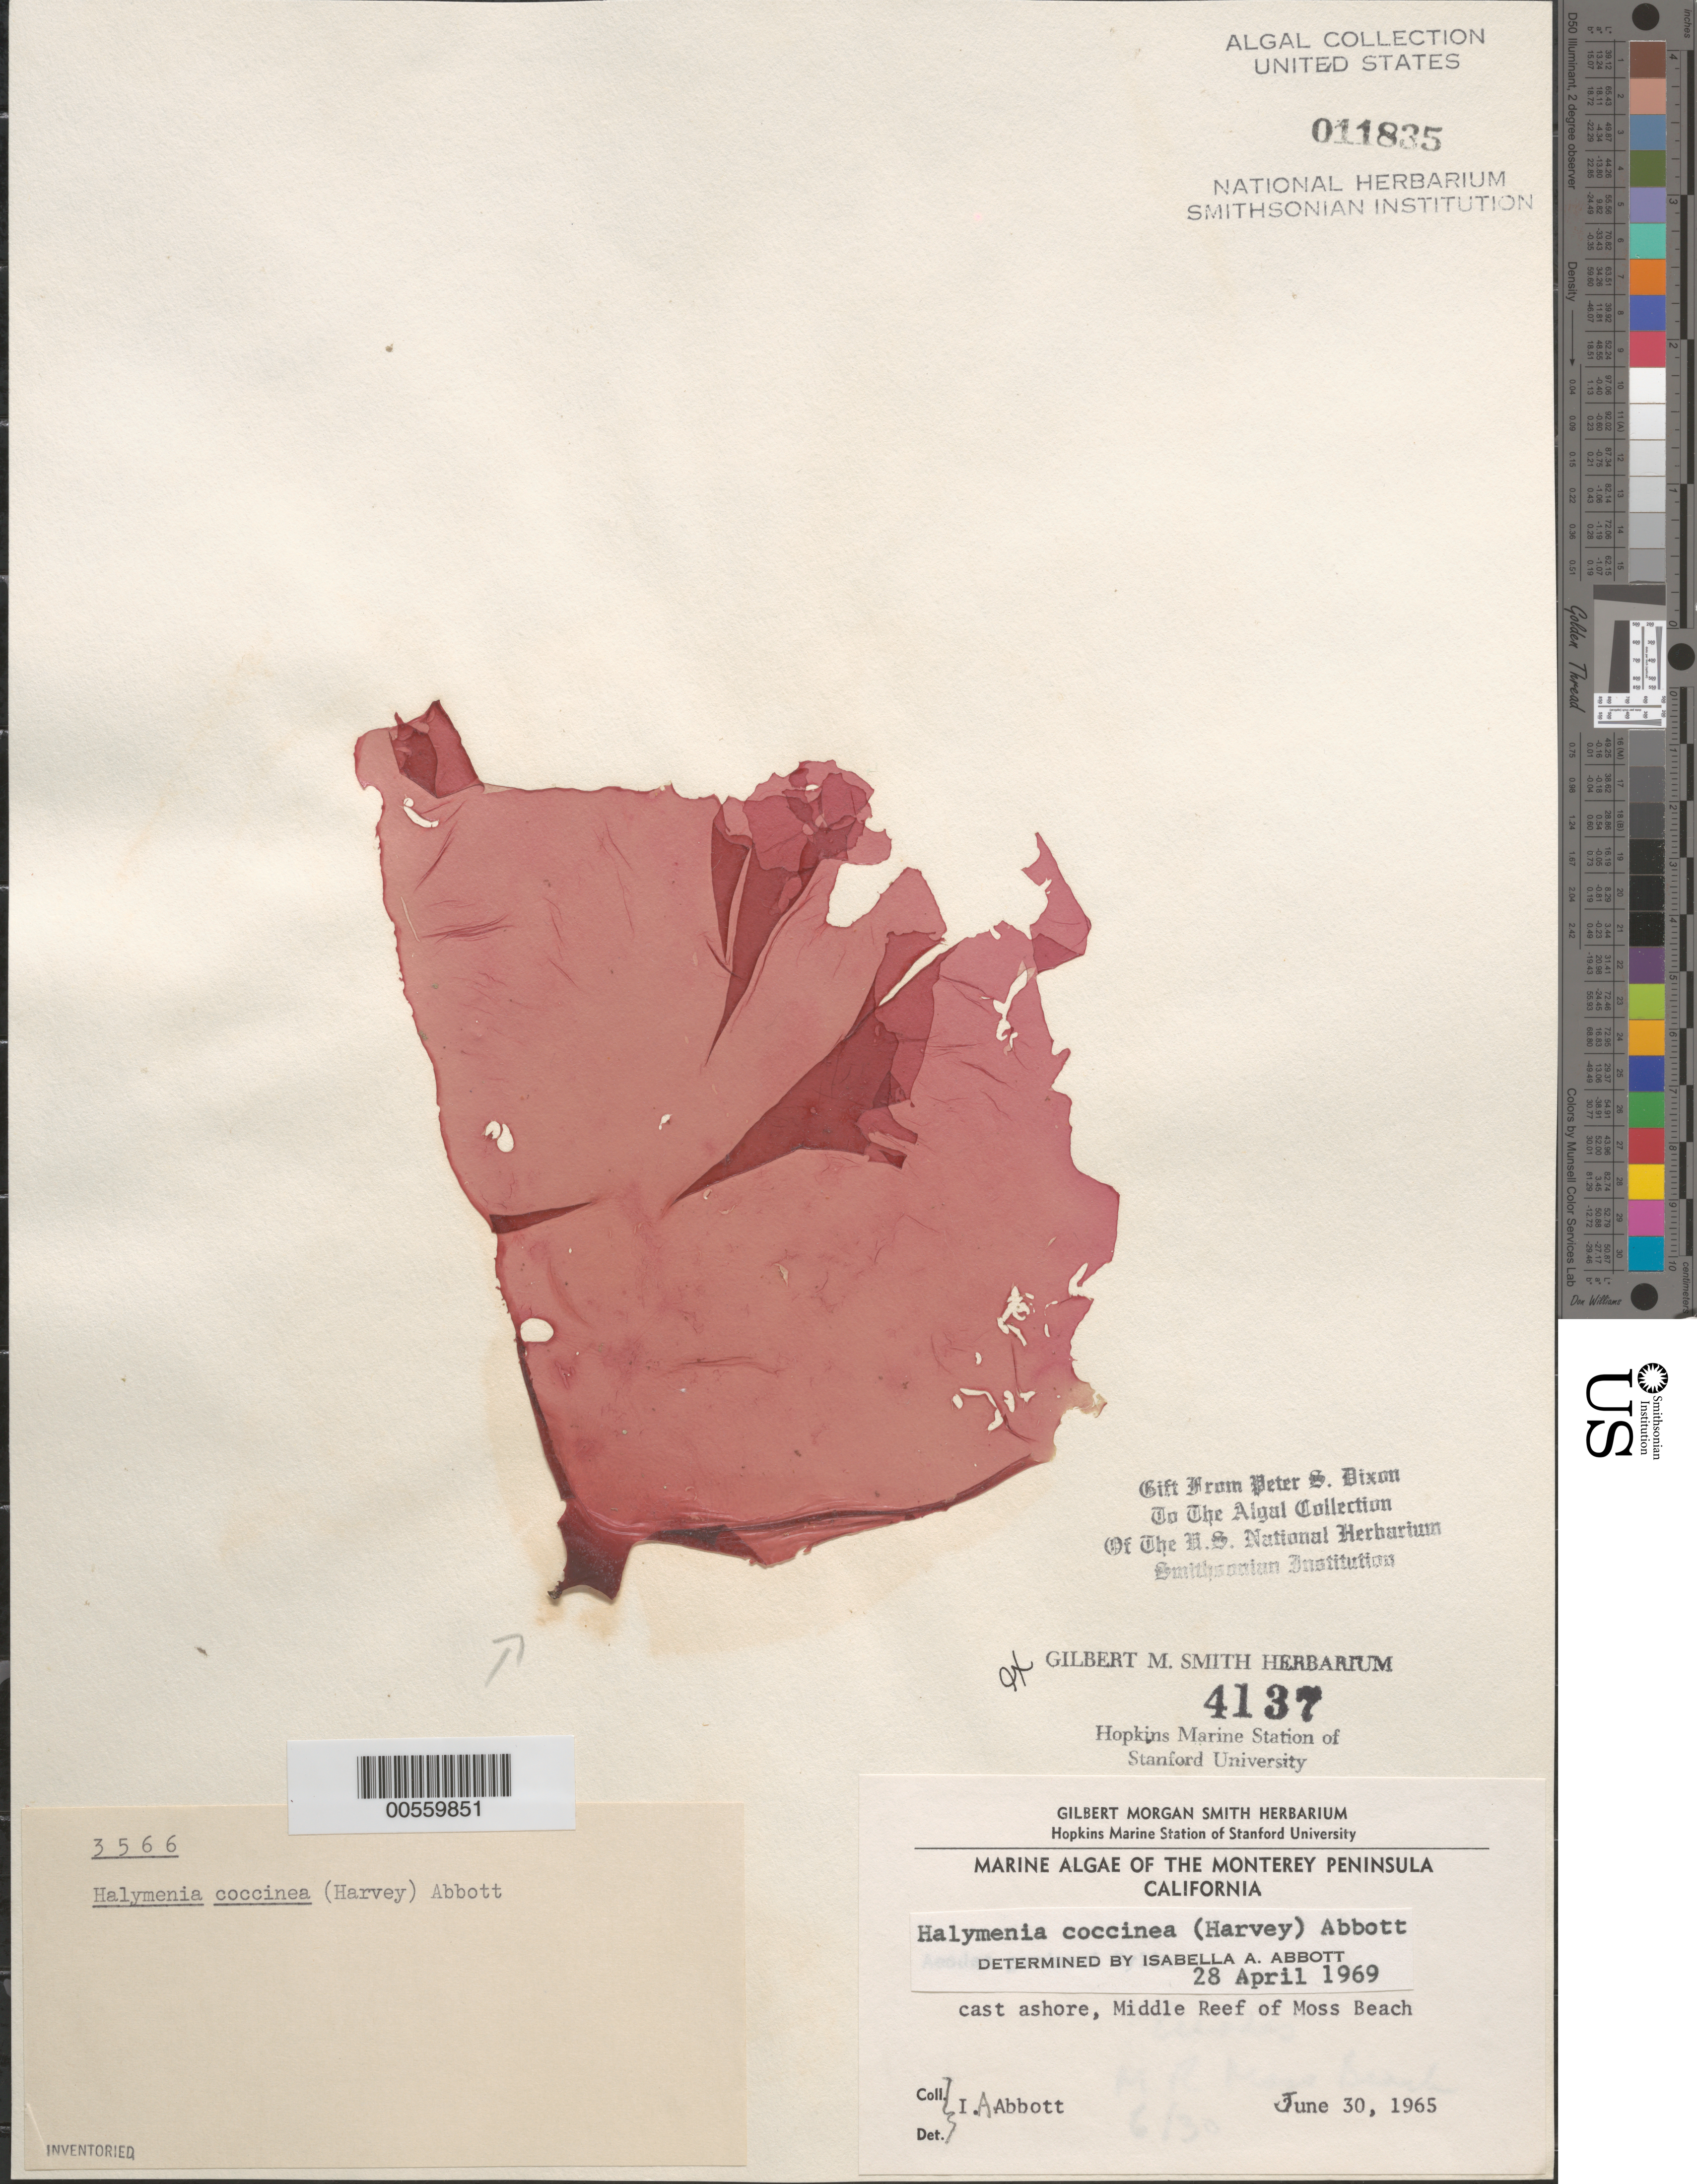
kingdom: Plantae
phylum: Rhodophyta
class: Florideophyceae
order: Gigartinales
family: Dumontiaceae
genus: Weeksia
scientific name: Weeksia coccinea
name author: (Harv.) S.C. Lindstrom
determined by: Algae name updating Project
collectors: I. A. Abbott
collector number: PSD 3566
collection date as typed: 30 Jun 1965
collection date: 1965-06-30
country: United States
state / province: California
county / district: Monterey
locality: Middle Reef of Moss Beach, Monterey Peninsula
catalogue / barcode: US 11835